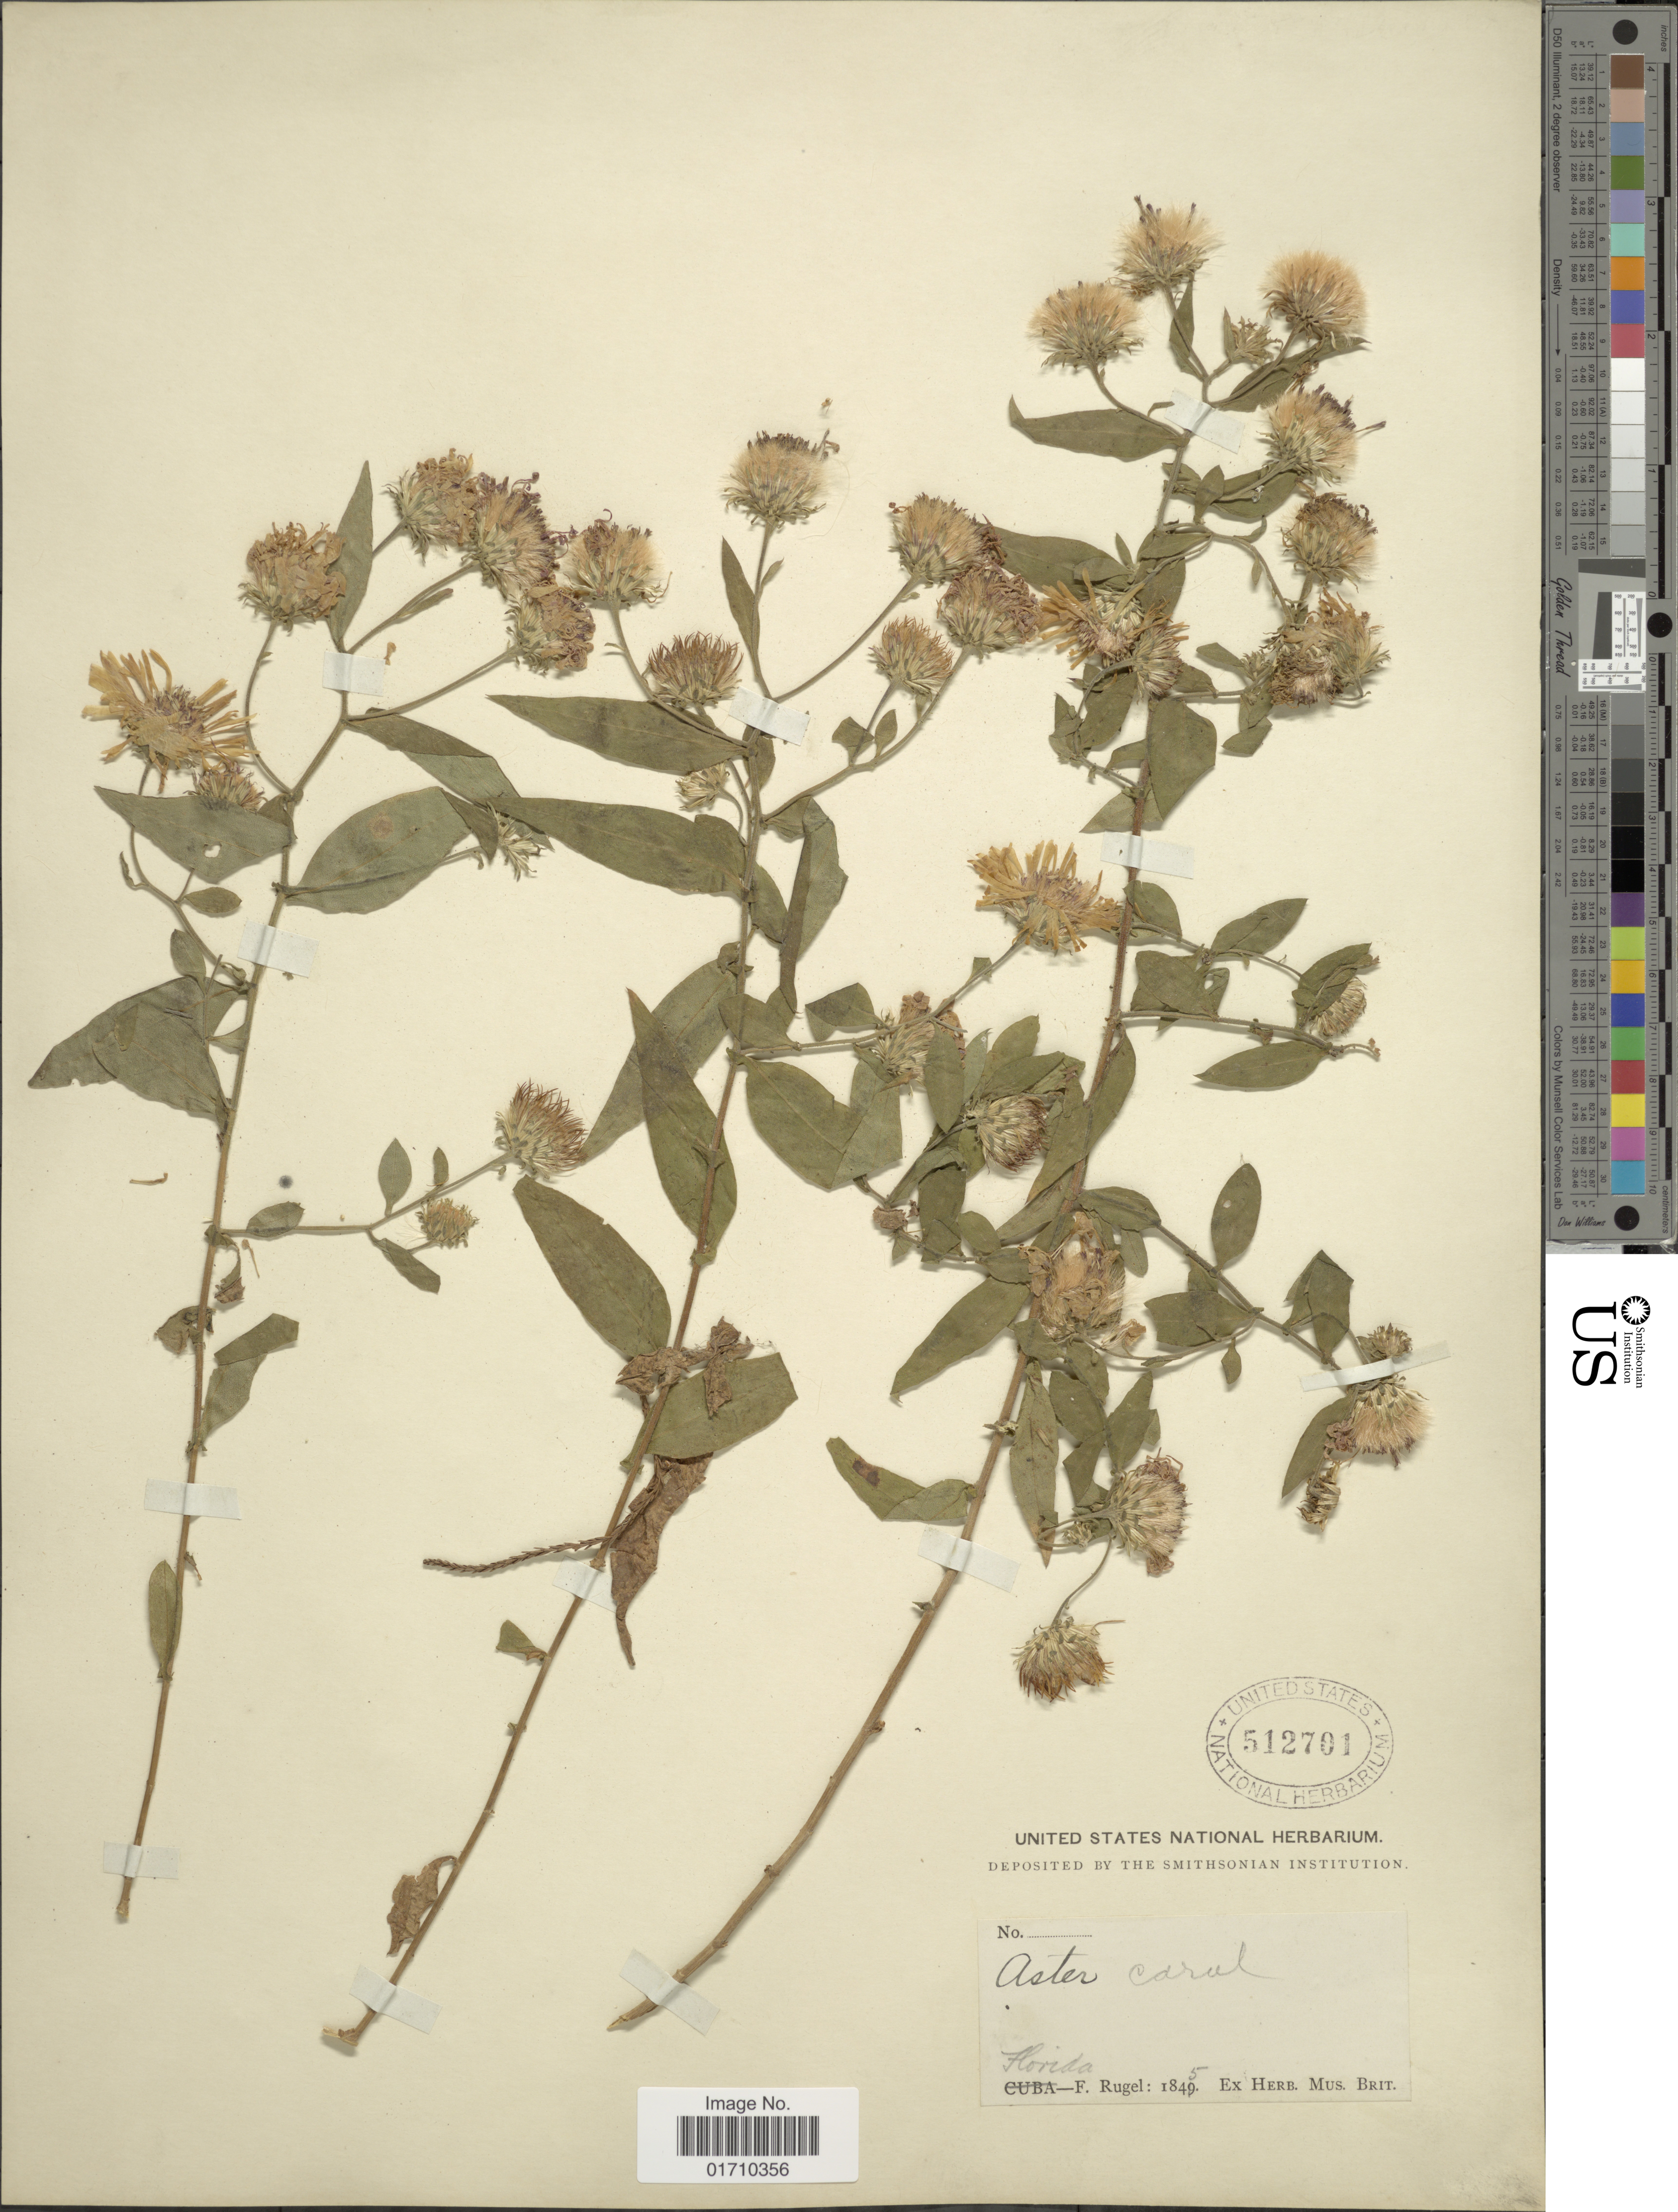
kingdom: Plantae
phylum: Tracheophyta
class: Magnoliopsida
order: Asterales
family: Asteraceae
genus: Ampelaster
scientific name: Ampelaster carolinianus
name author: (Walter) G.L. Nesom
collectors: F. Rugel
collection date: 1845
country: United States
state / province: Florida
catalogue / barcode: US 512701